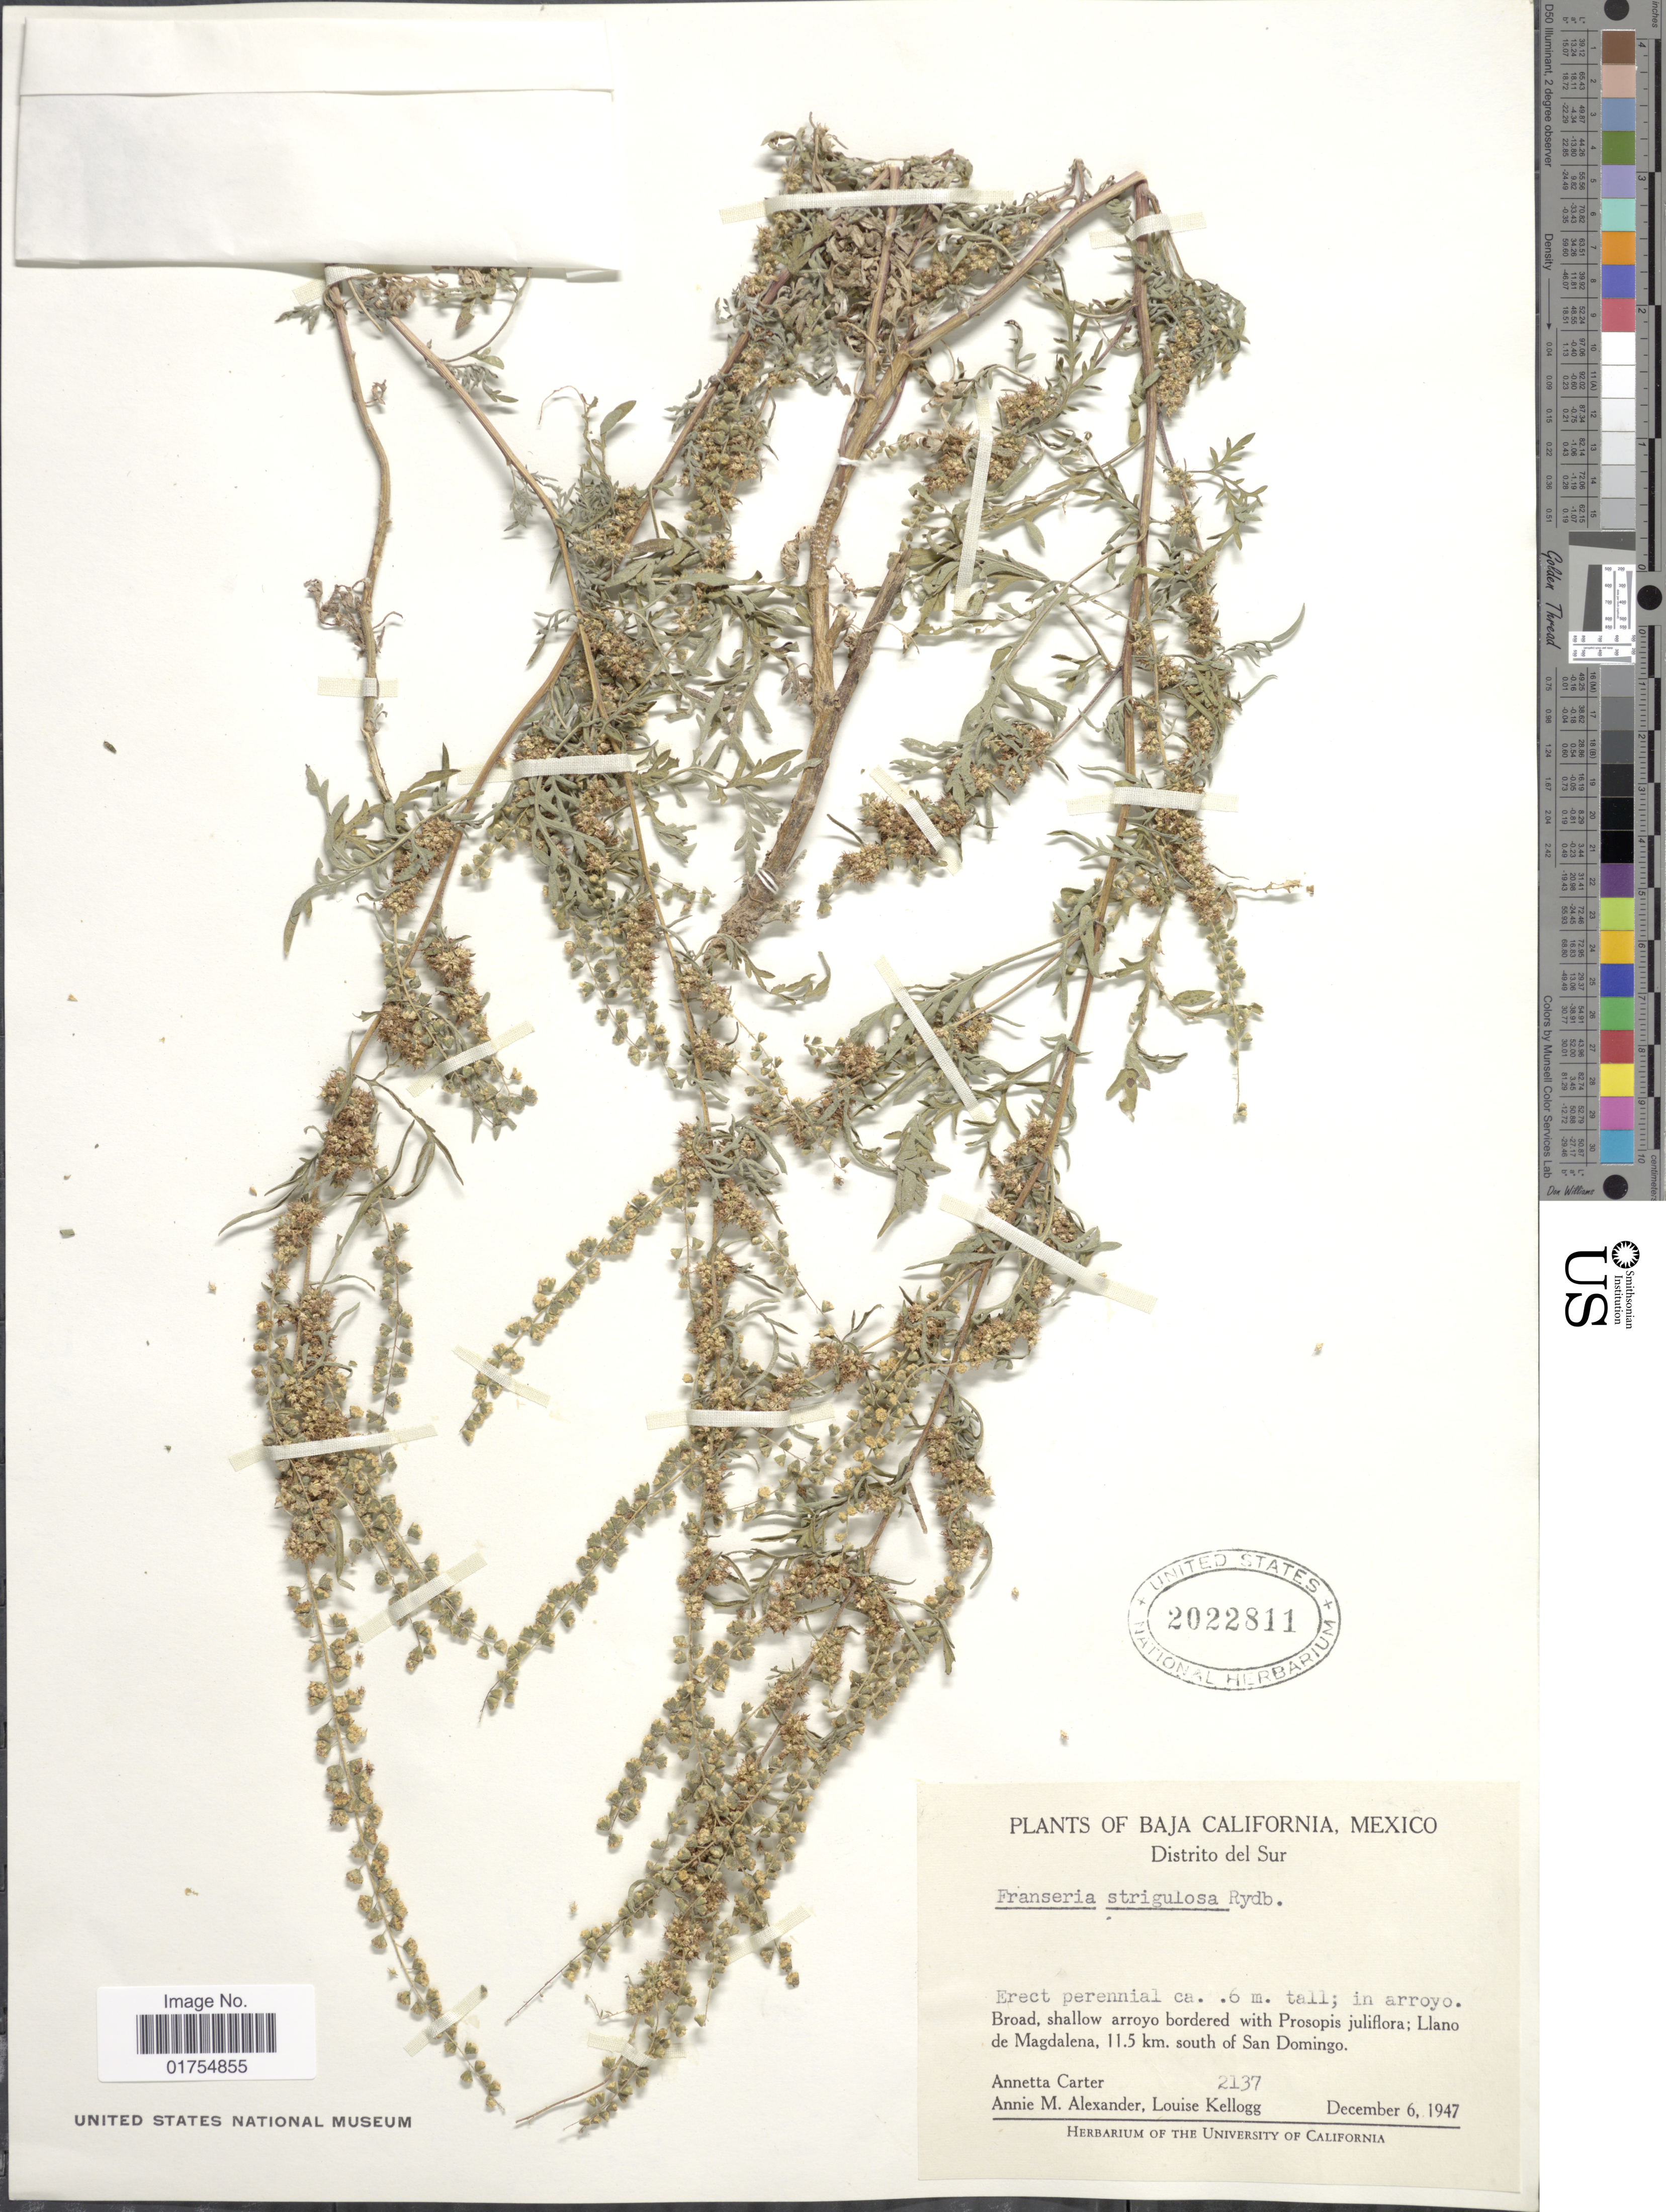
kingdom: Plantae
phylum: Tracheophyta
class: Magnoliopsida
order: Asterales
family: Asteraceae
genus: Franseria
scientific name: Franseria confertiflora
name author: (DC.) Rydb.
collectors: A. M. Carter, A. M. Alexander & L. Kellogg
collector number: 2137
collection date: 1947-12-06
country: Mexico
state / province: Baja California Sur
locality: Distrito del Sur. Llano de Magdalena 11.5 km south of San Domingo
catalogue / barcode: US 2022811